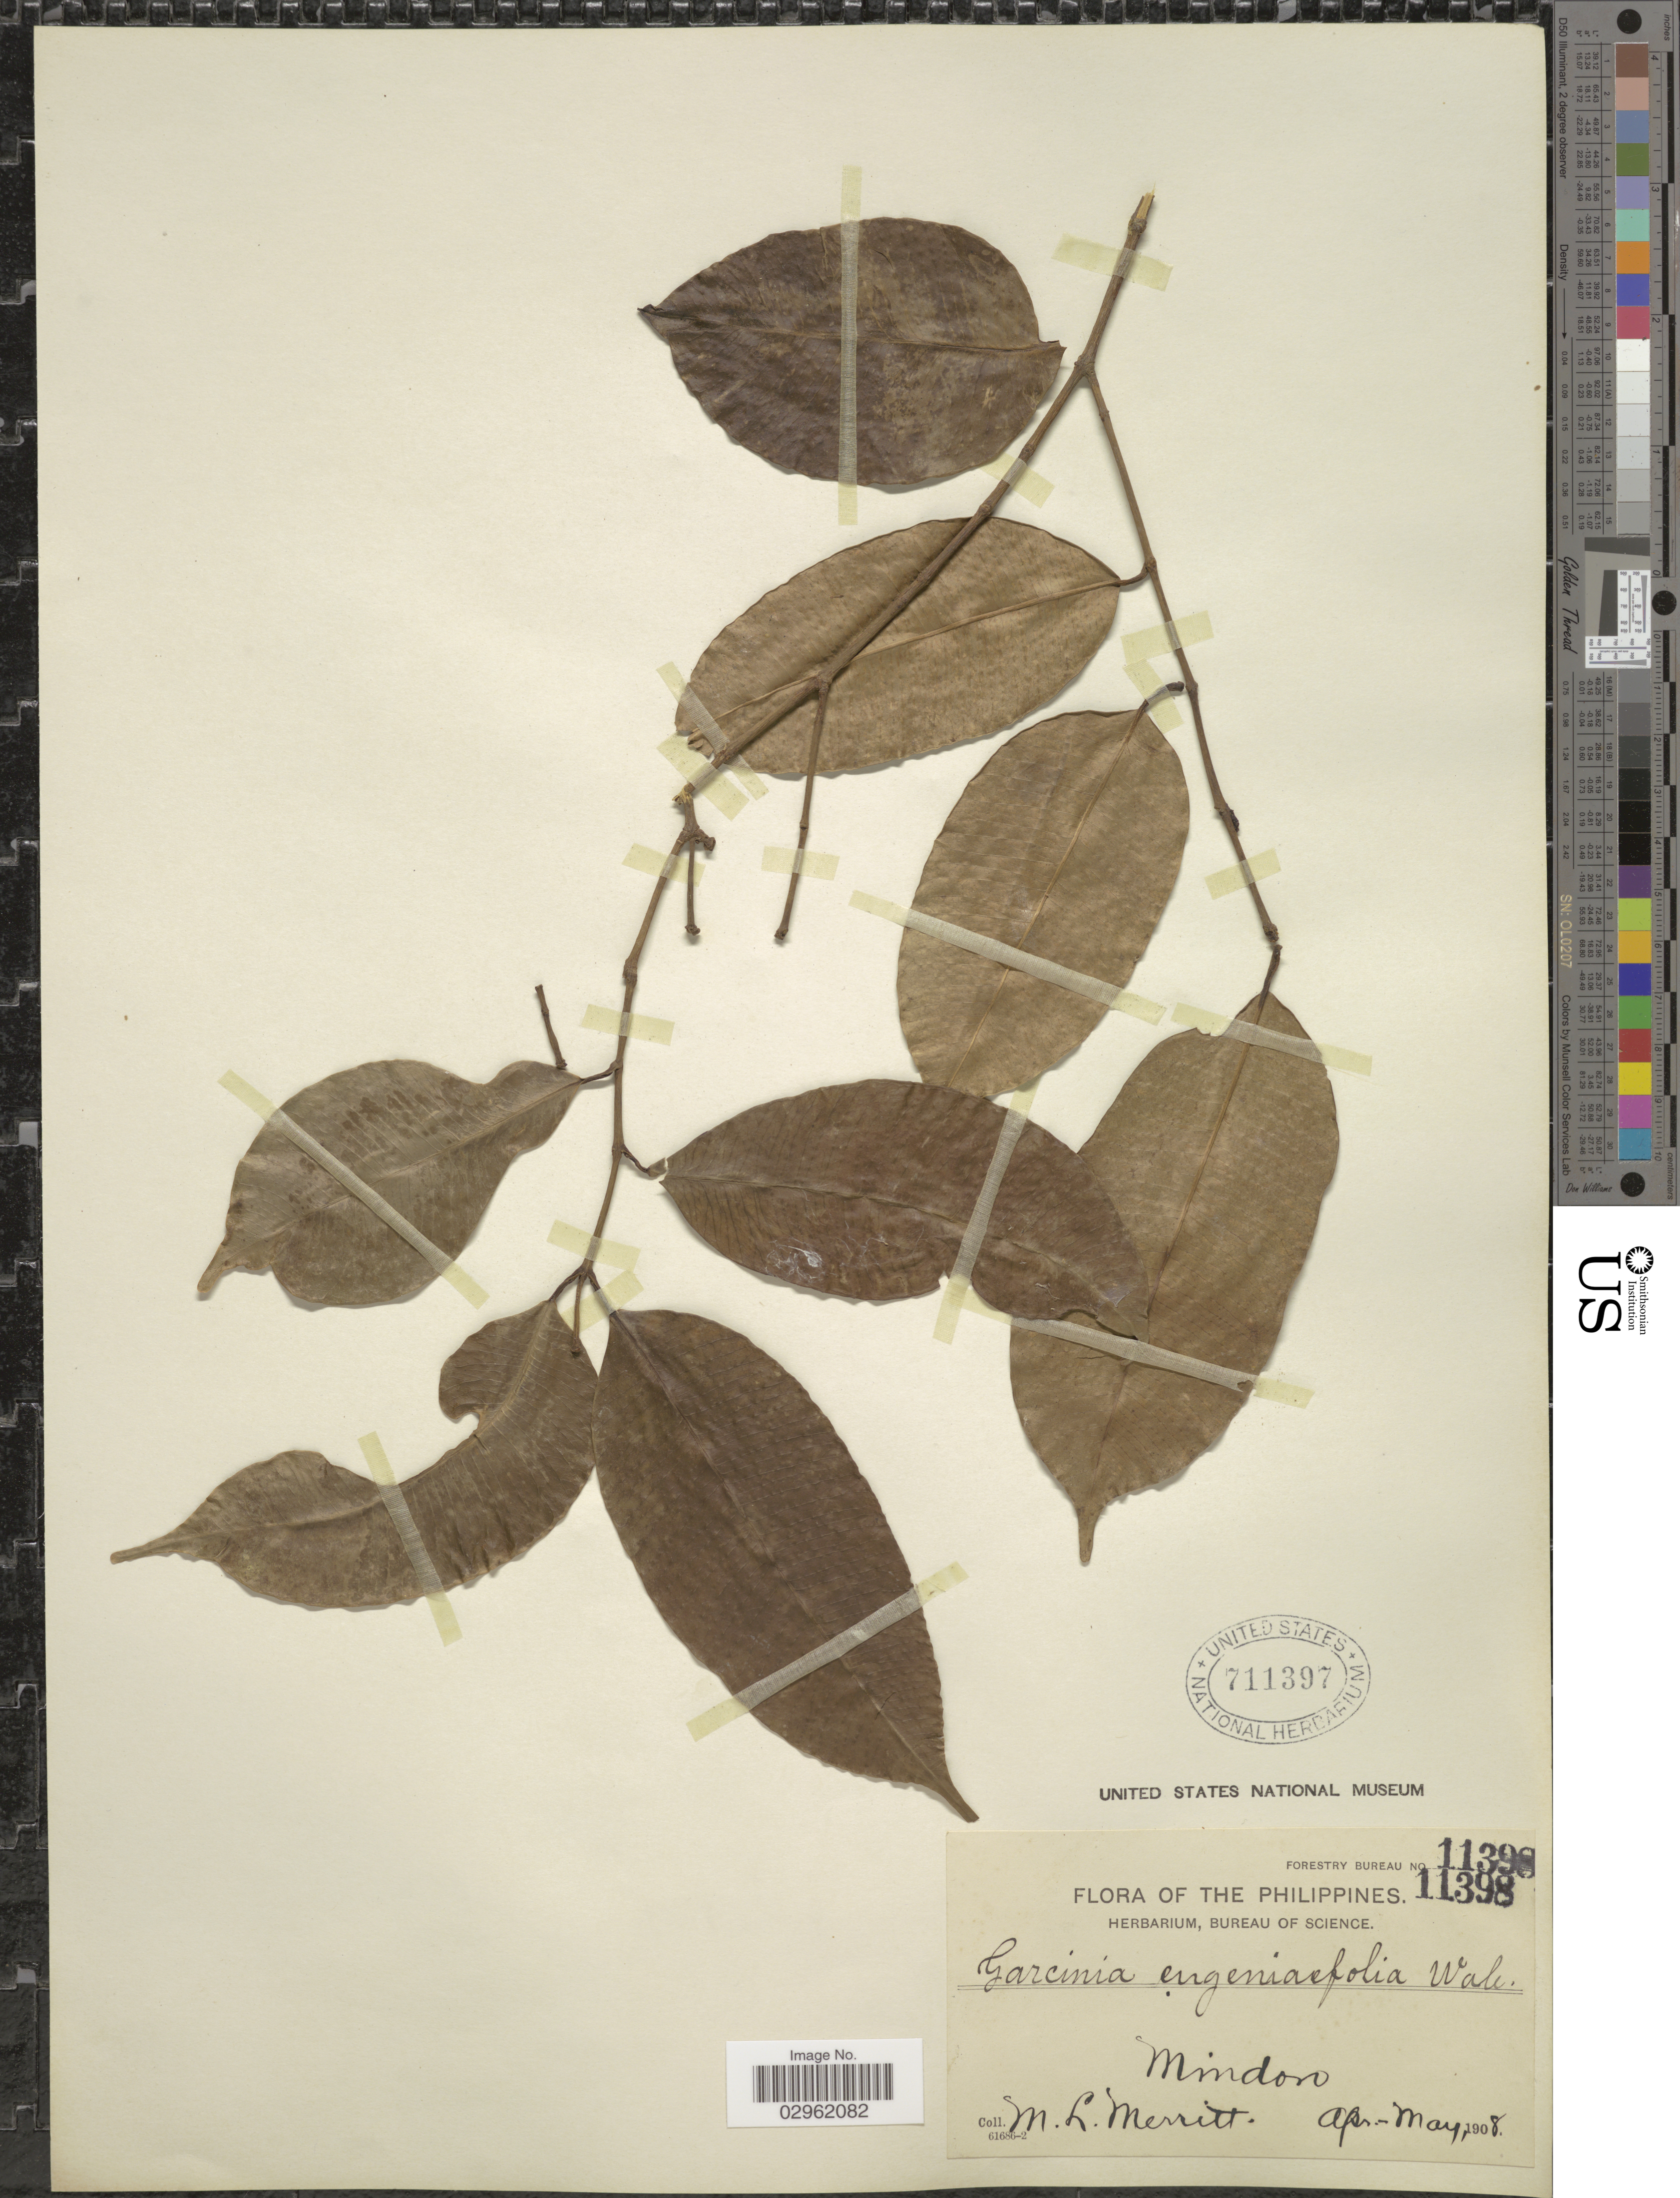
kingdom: Plantae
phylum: Tracheophyta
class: Magnoliopsida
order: Malpighiales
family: Clusiaceae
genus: Garcinia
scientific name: Garcinia brevirostris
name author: Scheff.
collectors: M. L. Merritt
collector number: Forestry Bureau 11398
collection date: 1908-04/1908-05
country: Philippines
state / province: Mimaropa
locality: Mindoro.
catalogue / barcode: US 711397